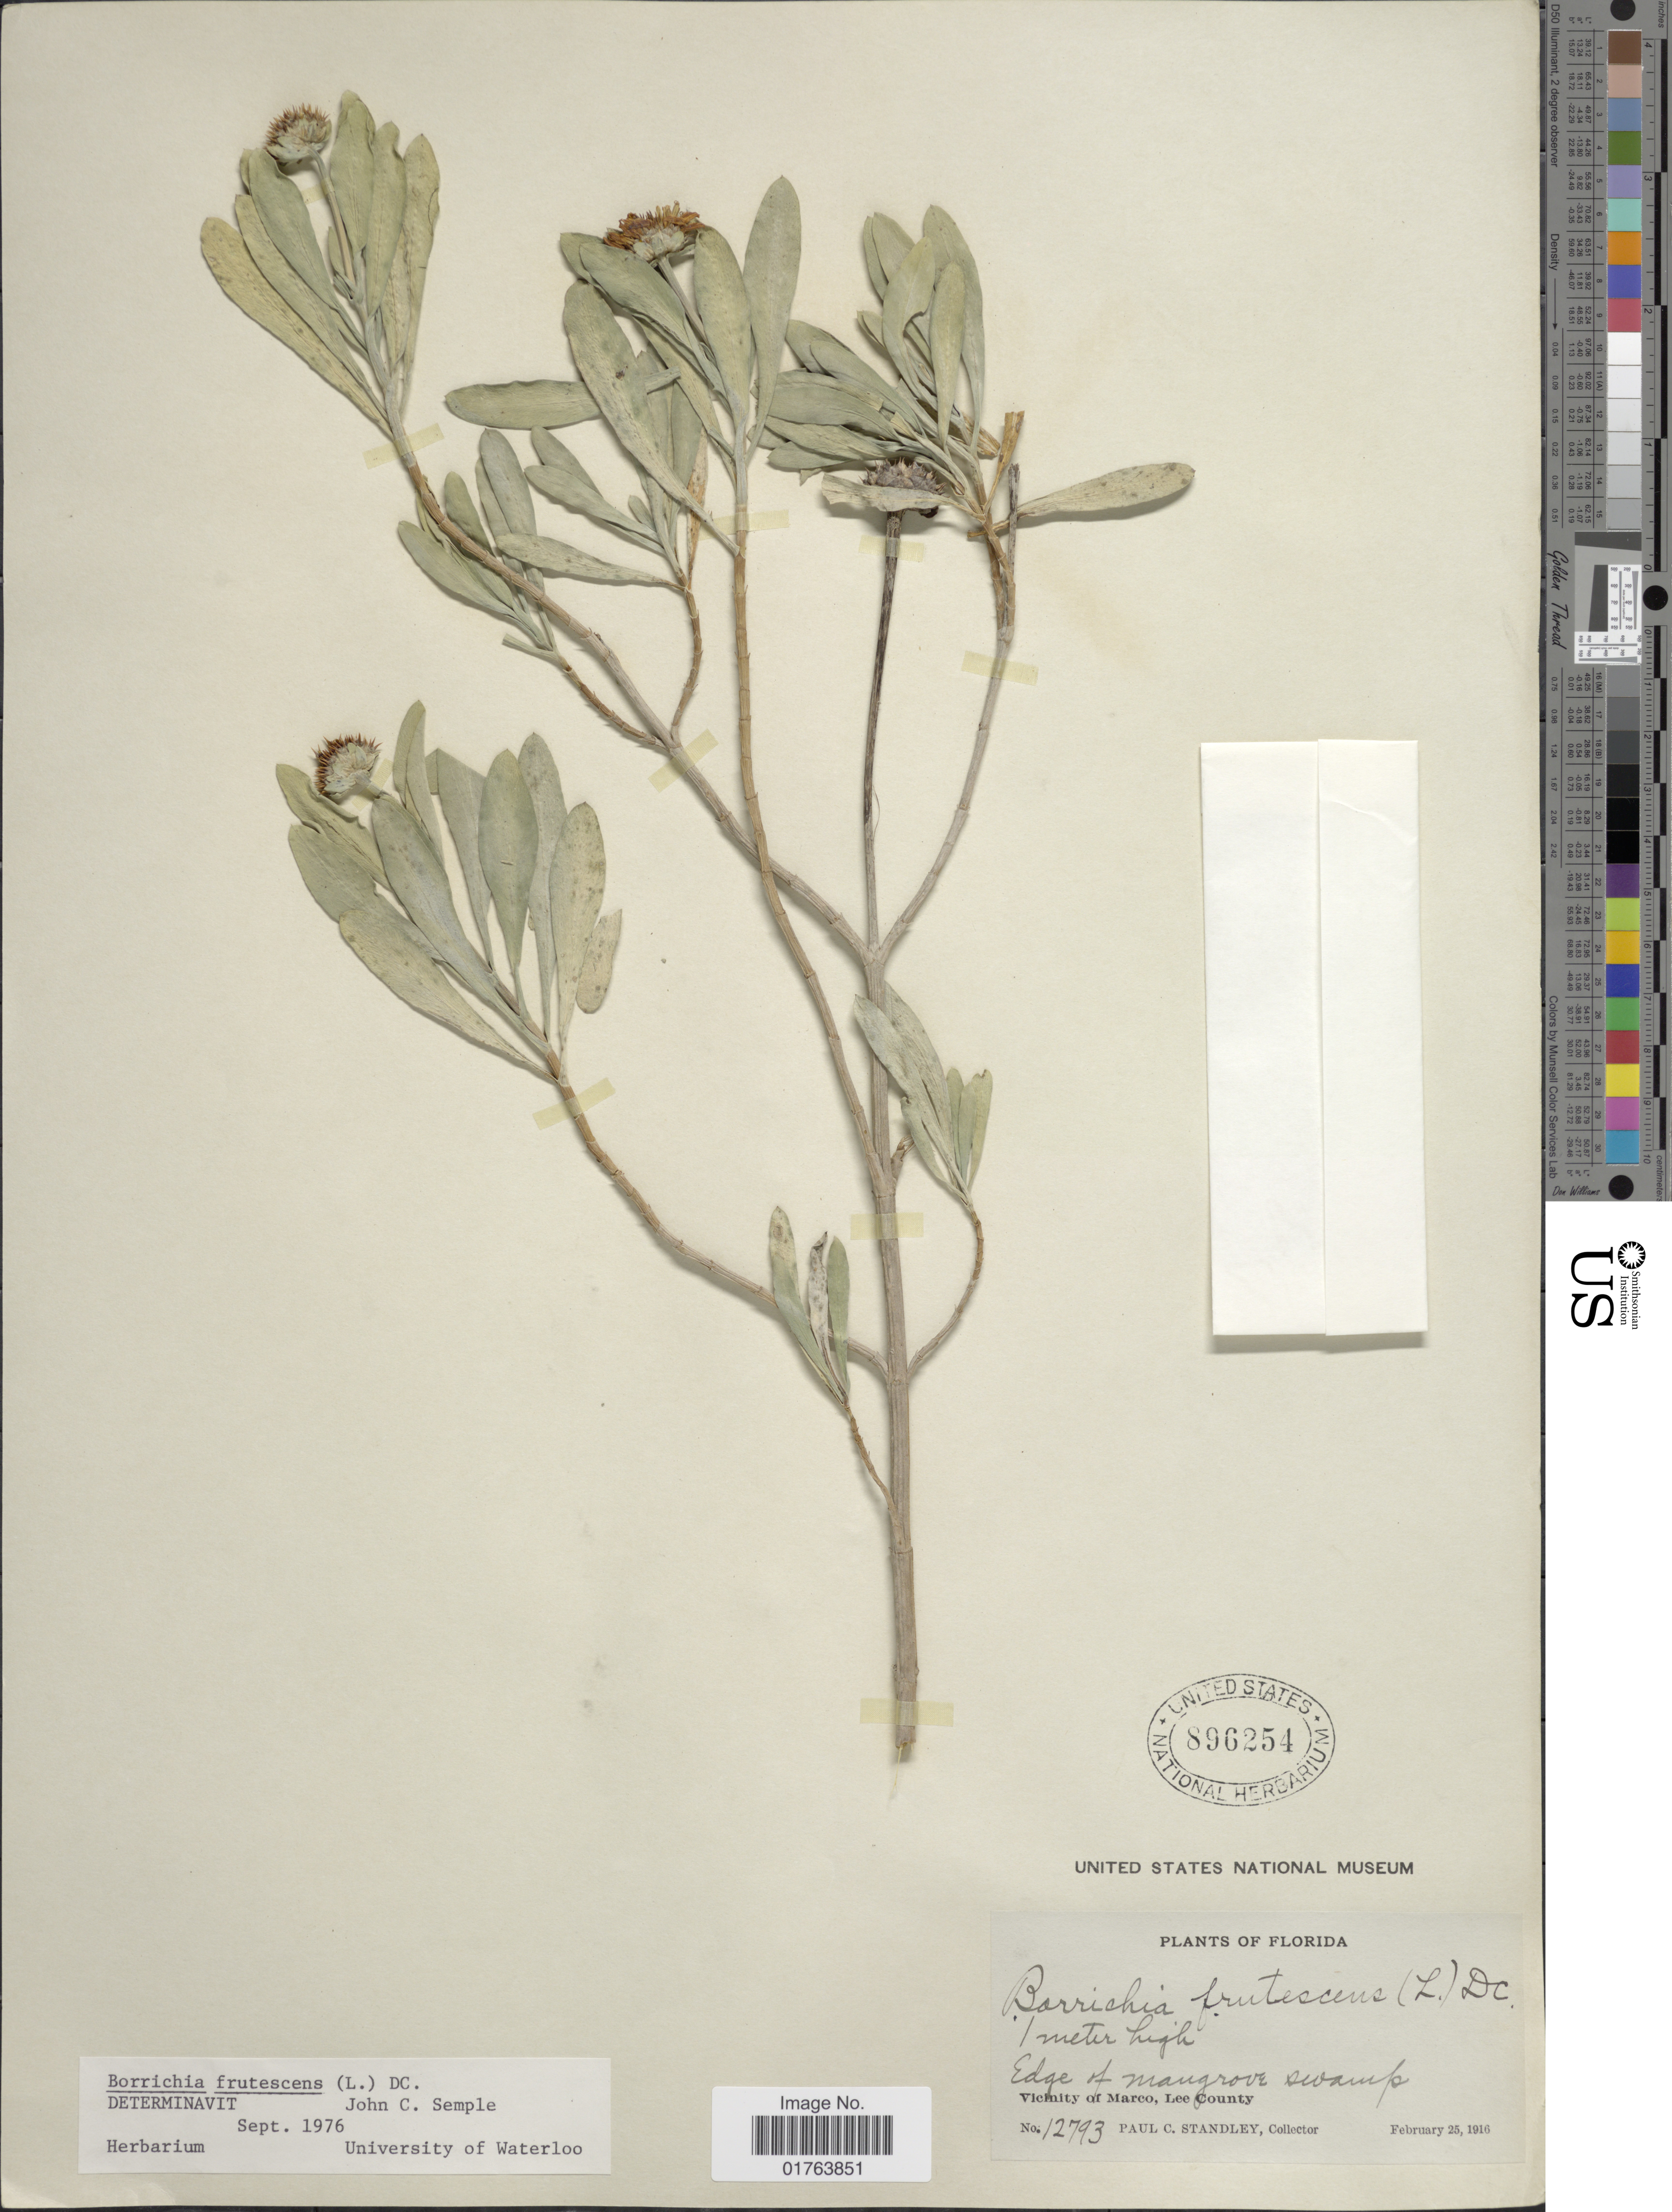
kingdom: Plantae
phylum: Tracheophyta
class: Magnoliopsida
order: Asterales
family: Asteraceae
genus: Borrichia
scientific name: Borrichia frutescens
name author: (L.) DC.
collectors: P. C. Standley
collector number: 12793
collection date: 1916-02-25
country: United States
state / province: Florida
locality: Vicinity of Marco, Lee County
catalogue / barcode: US 896254